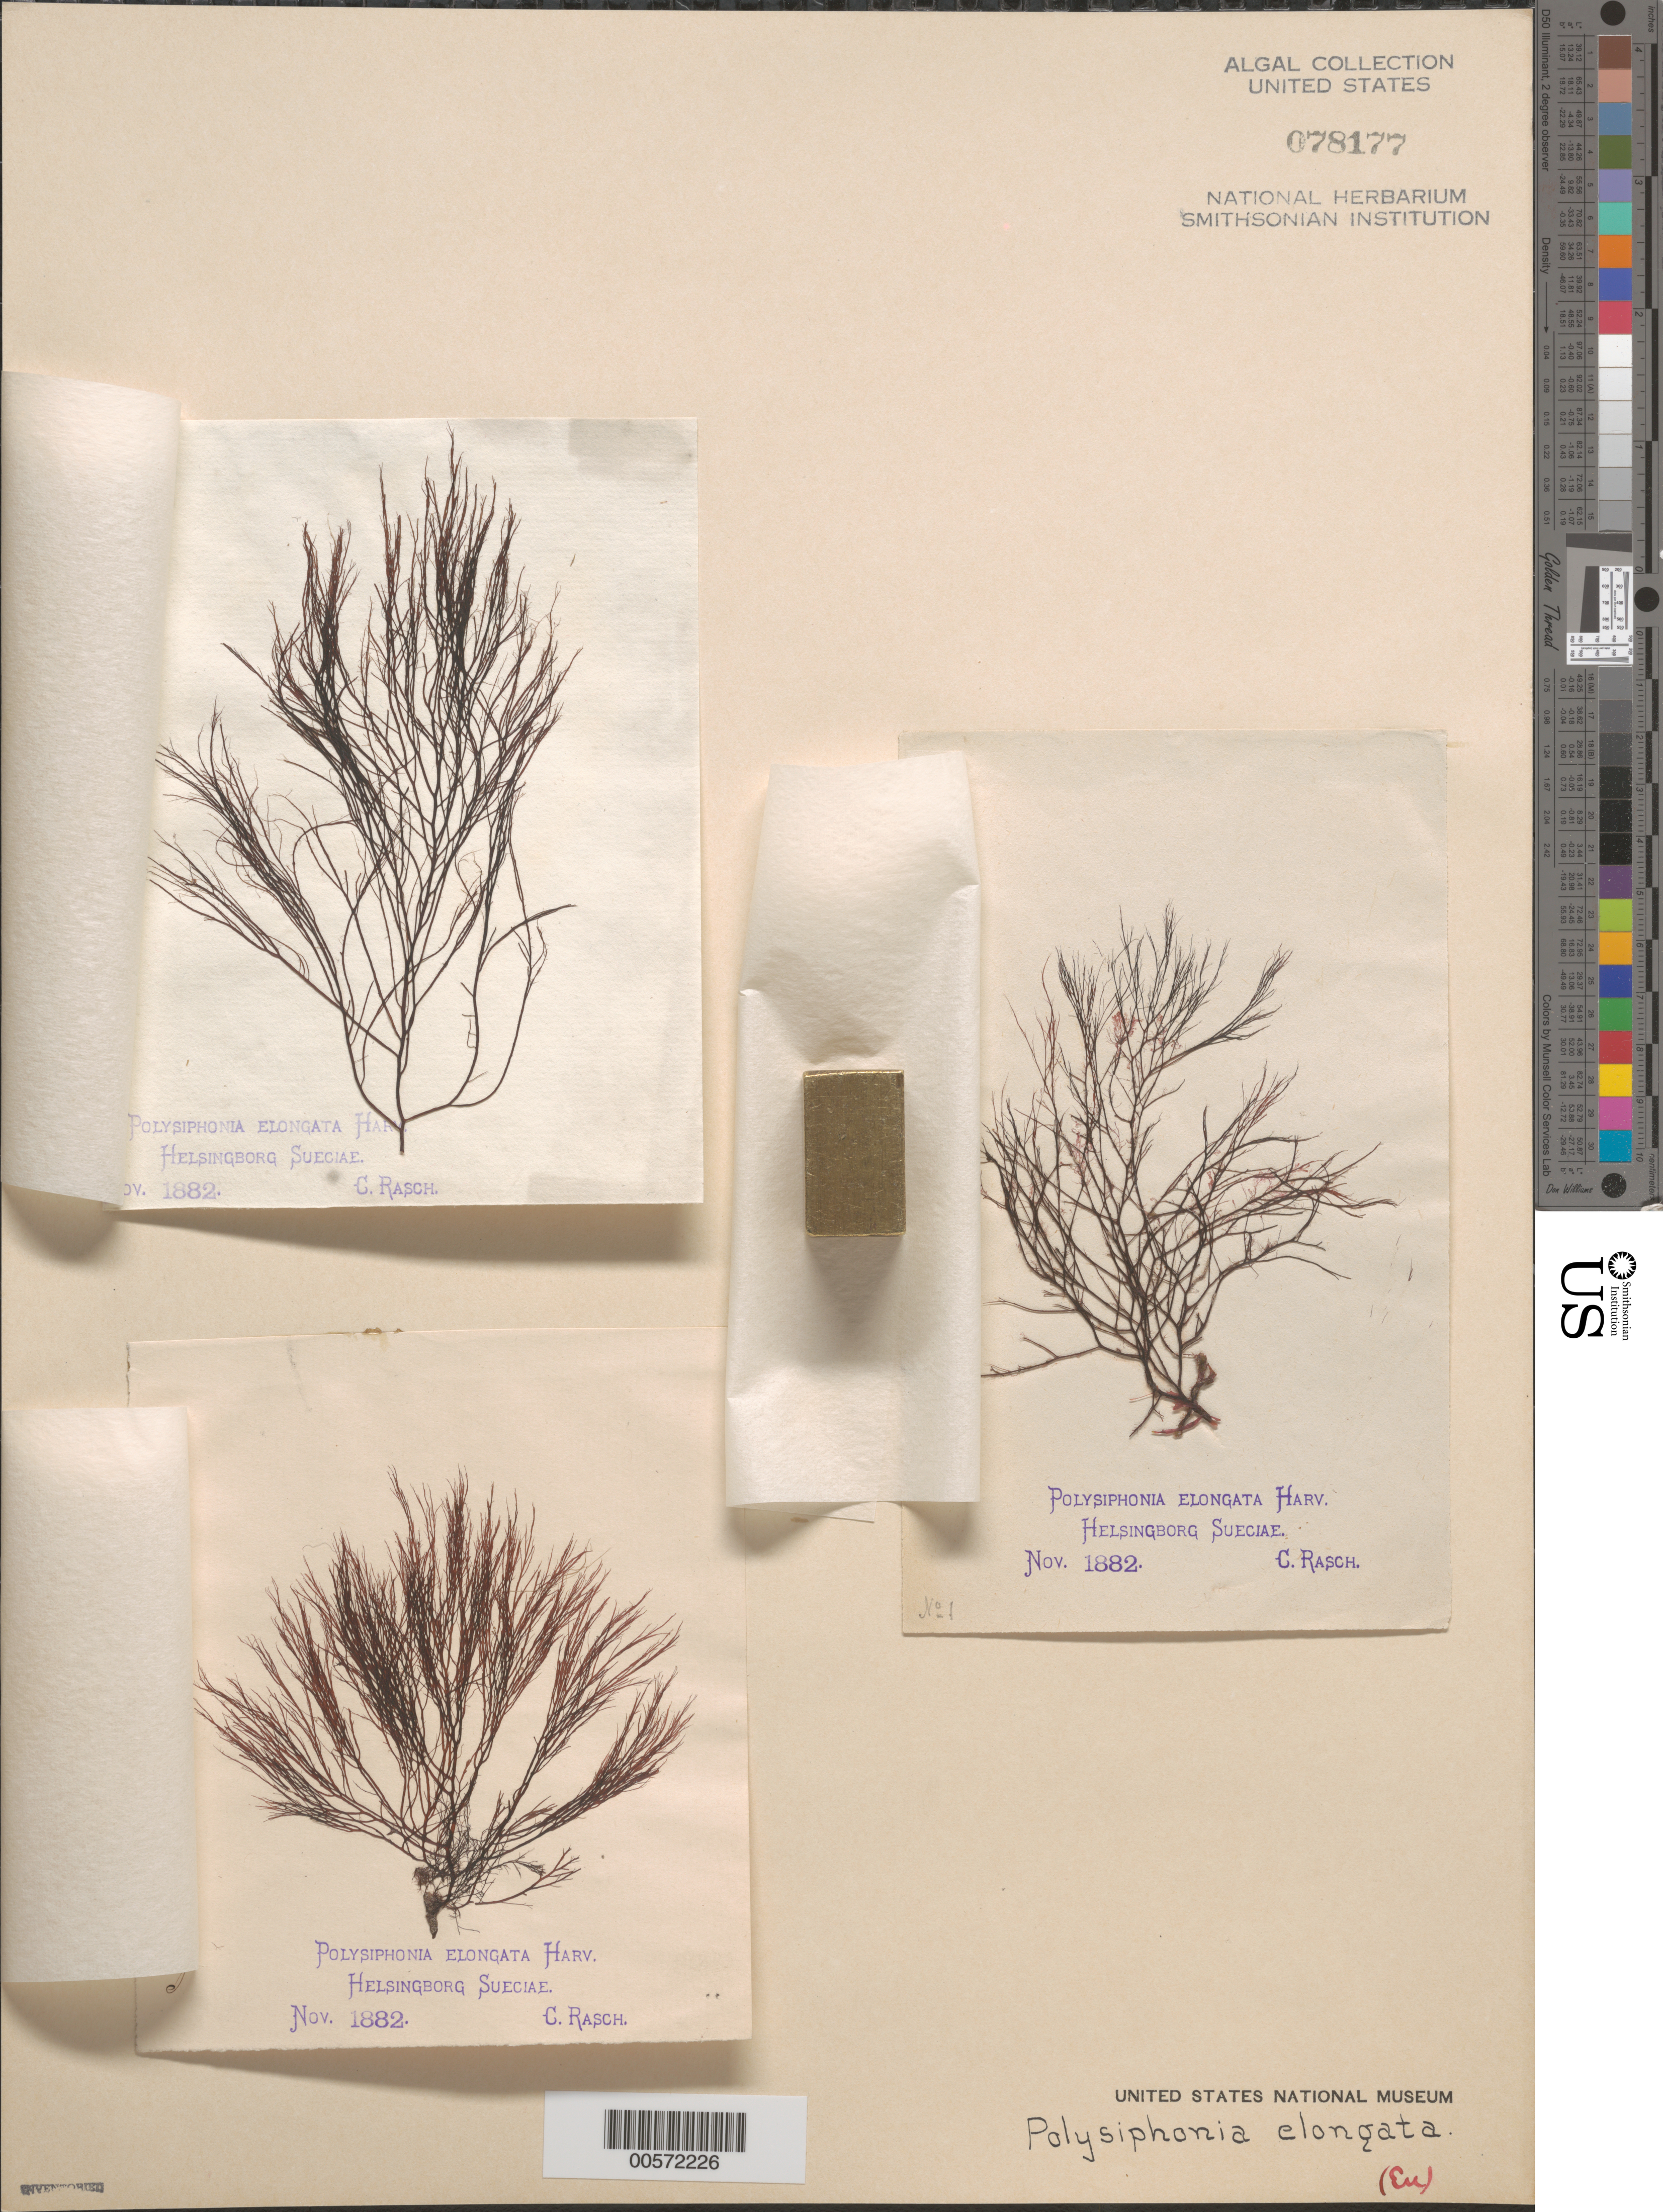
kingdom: Plantae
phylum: Rhodophyta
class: Florideophyceae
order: Ceramiales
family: Rhodomelaceae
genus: Carradoriella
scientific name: Carradoriella elongata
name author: (Hudson) Savoie & G.W. Saunders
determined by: Algae name updating Project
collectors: C. Rasch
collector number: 1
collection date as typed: Nov 1882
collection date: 1882-11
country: Sweden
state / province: Skåne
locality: Helsingborg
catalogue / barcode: US 78177